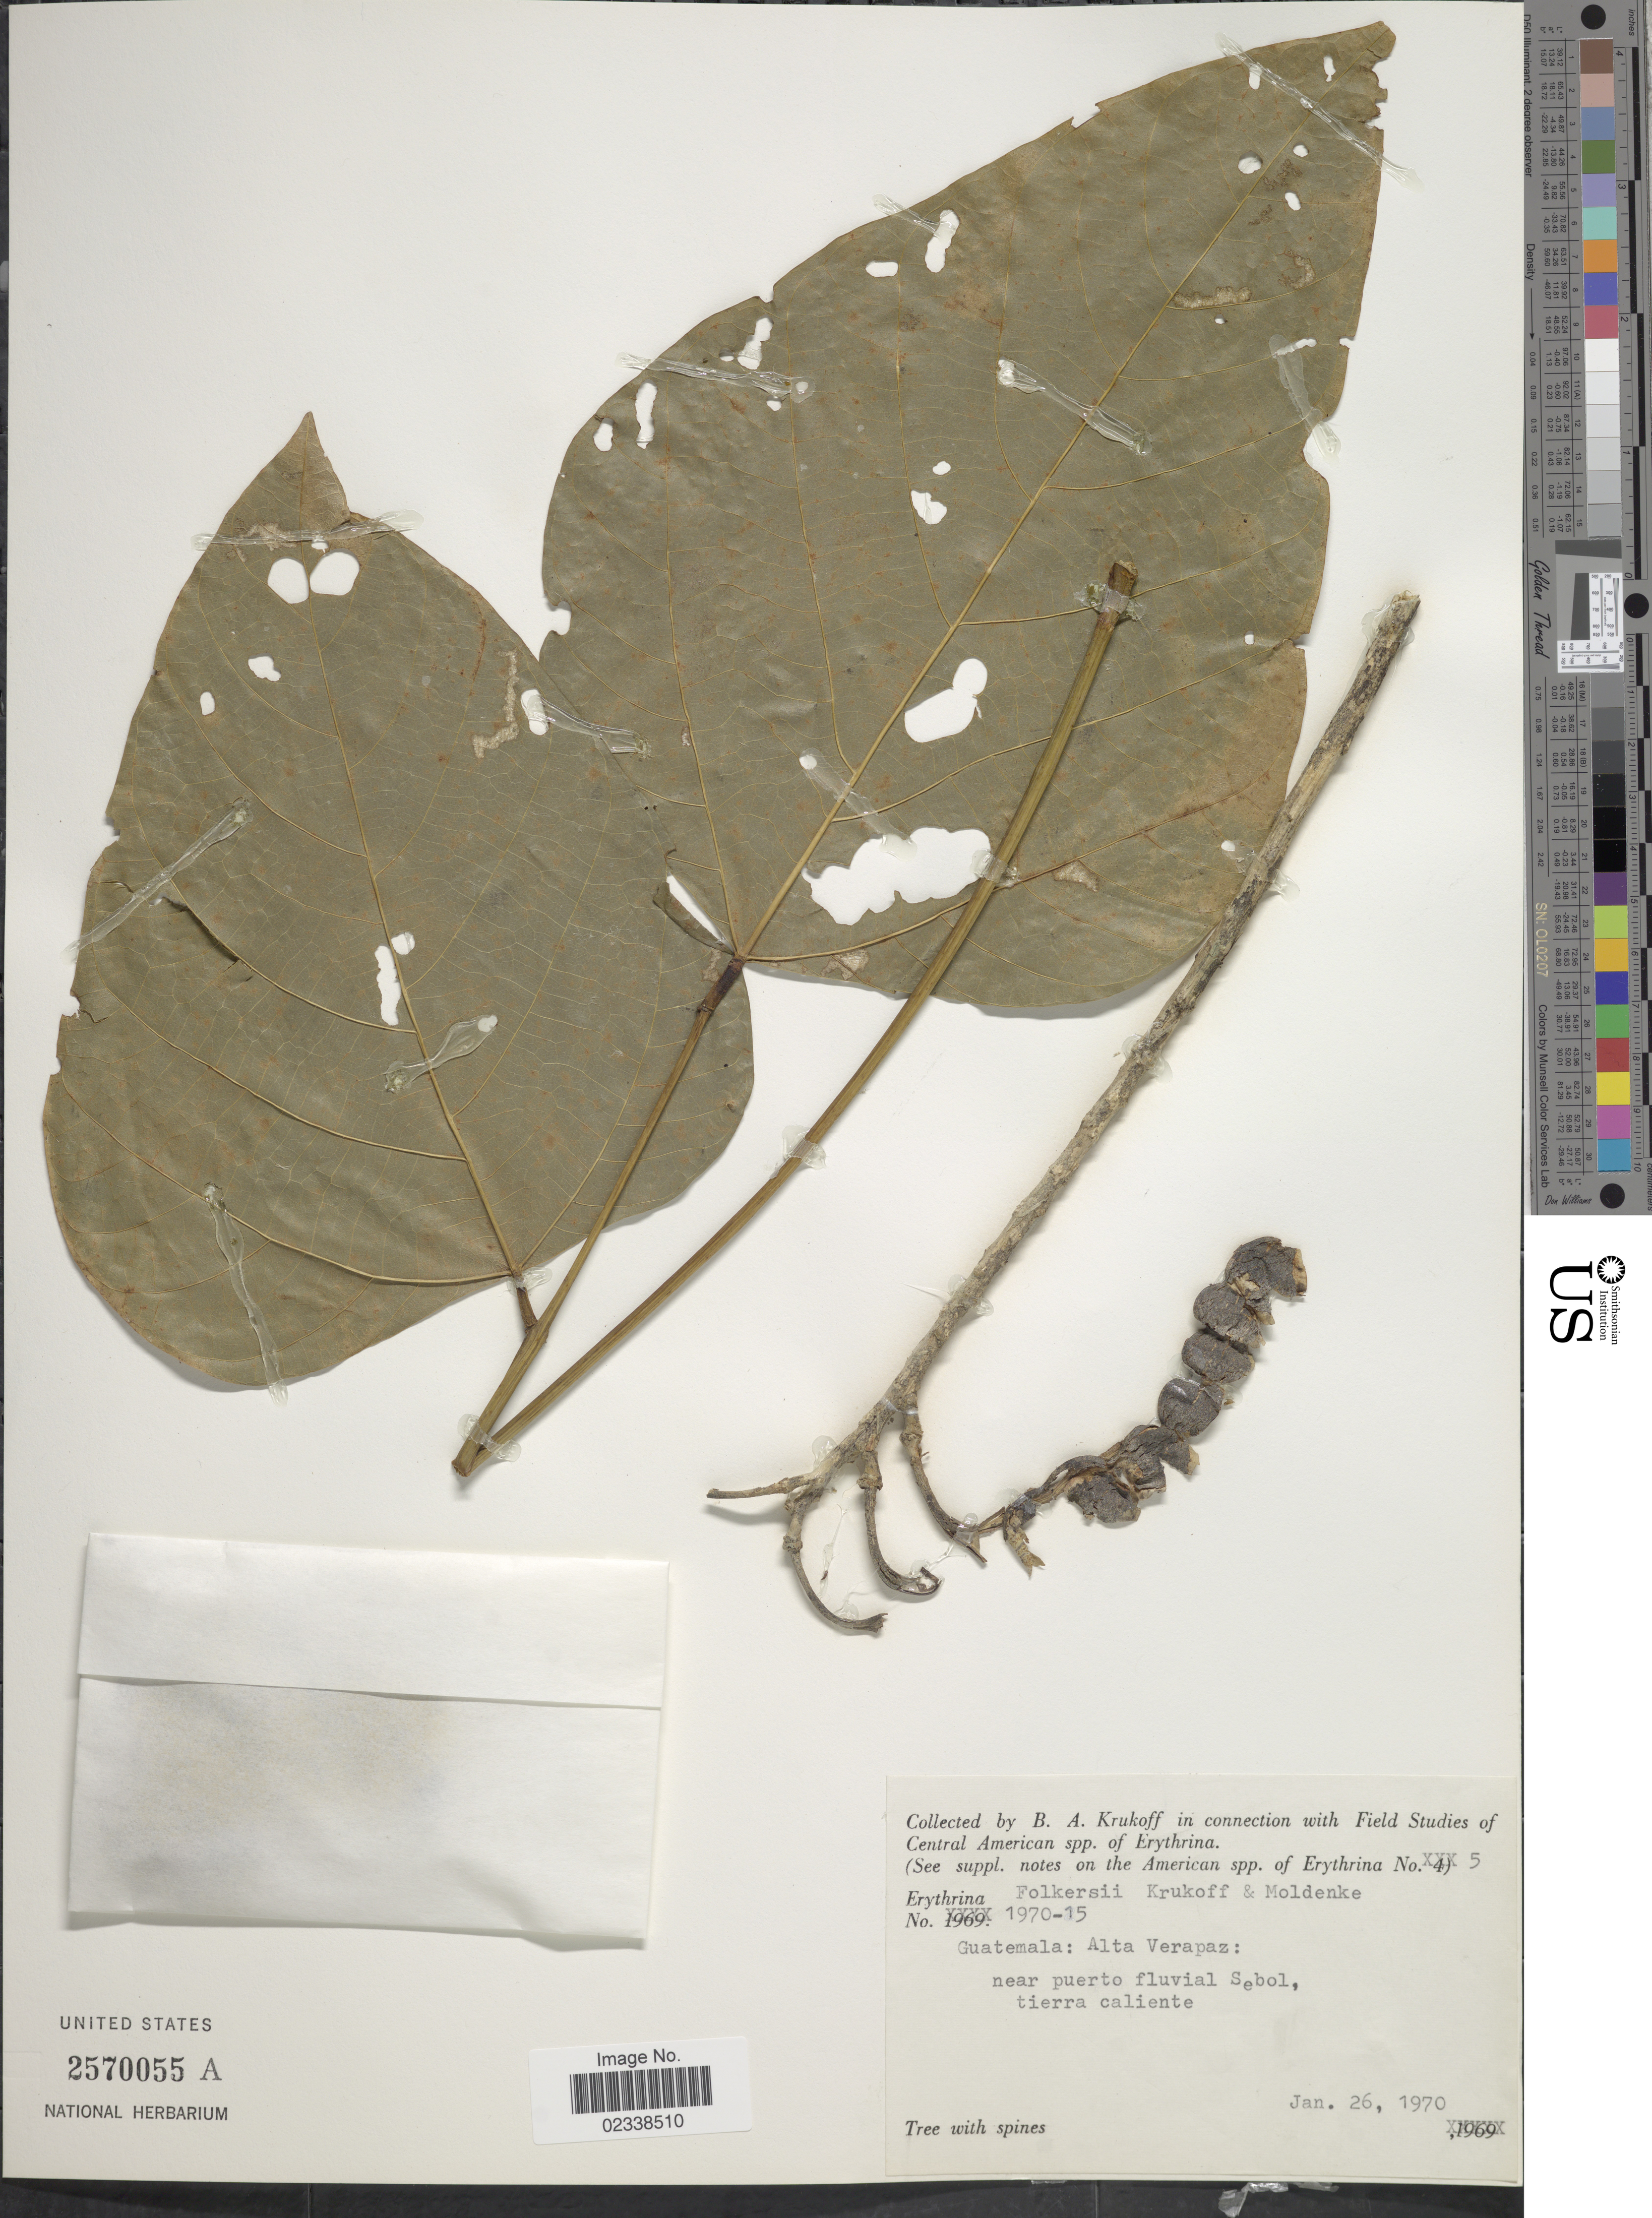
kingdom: Plantae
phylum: Tracheophyta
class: Magnoliopsida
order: Fabales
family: Fabaceae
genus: Erythrina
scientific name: Erythrina folkersii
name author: Krukoff & Moldenke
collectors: B. A. Krukoff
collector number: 1970-15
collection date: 1970-01-26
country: Guatemala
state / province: Alta Verapaz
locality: Near puerto fluvial Sebol, tierre caliente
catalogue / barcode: US 2570055A